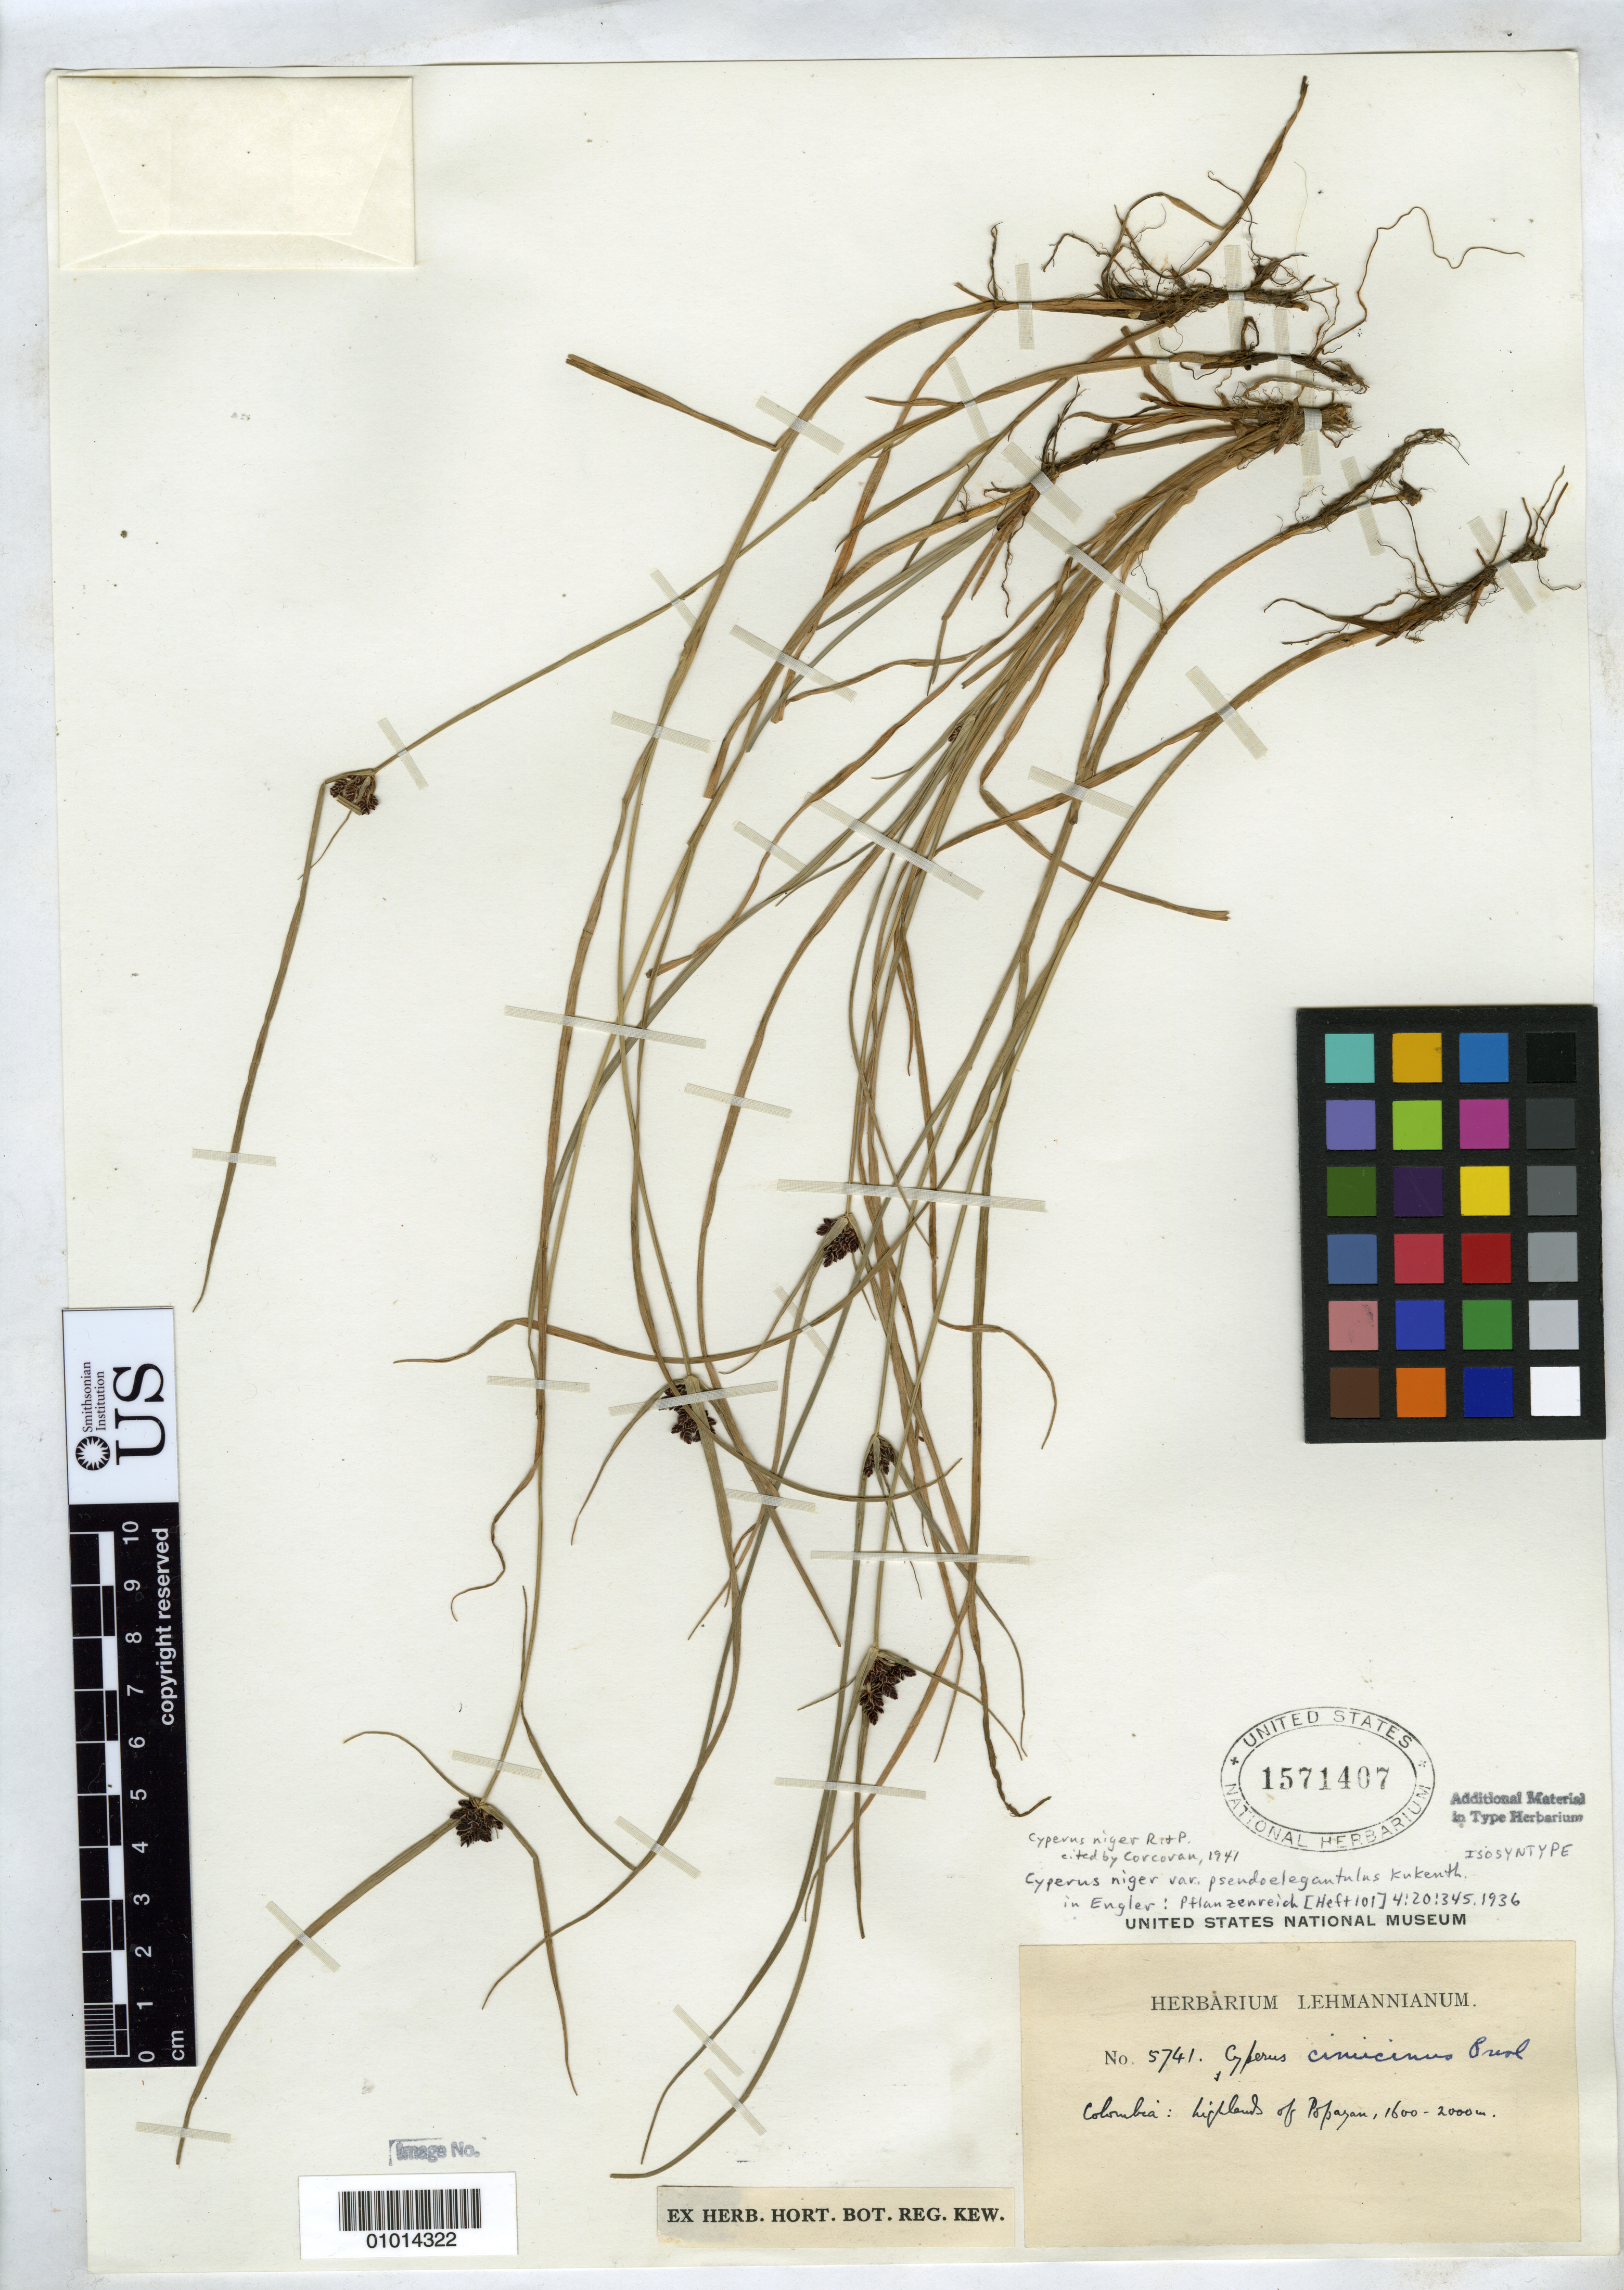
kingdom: Plantae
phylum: Tracheophyta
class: Liliopsida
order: Poales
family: Cyperaceae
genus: Cyperus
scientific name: Cyperus niger var. pseudoelegantulus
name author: Kük. in Engl.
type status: Isosyntype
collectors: F. C. Lehmann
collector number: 5741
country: Colombia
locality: Highlands of Popayan.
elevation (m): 1600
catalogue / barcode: US 1571407